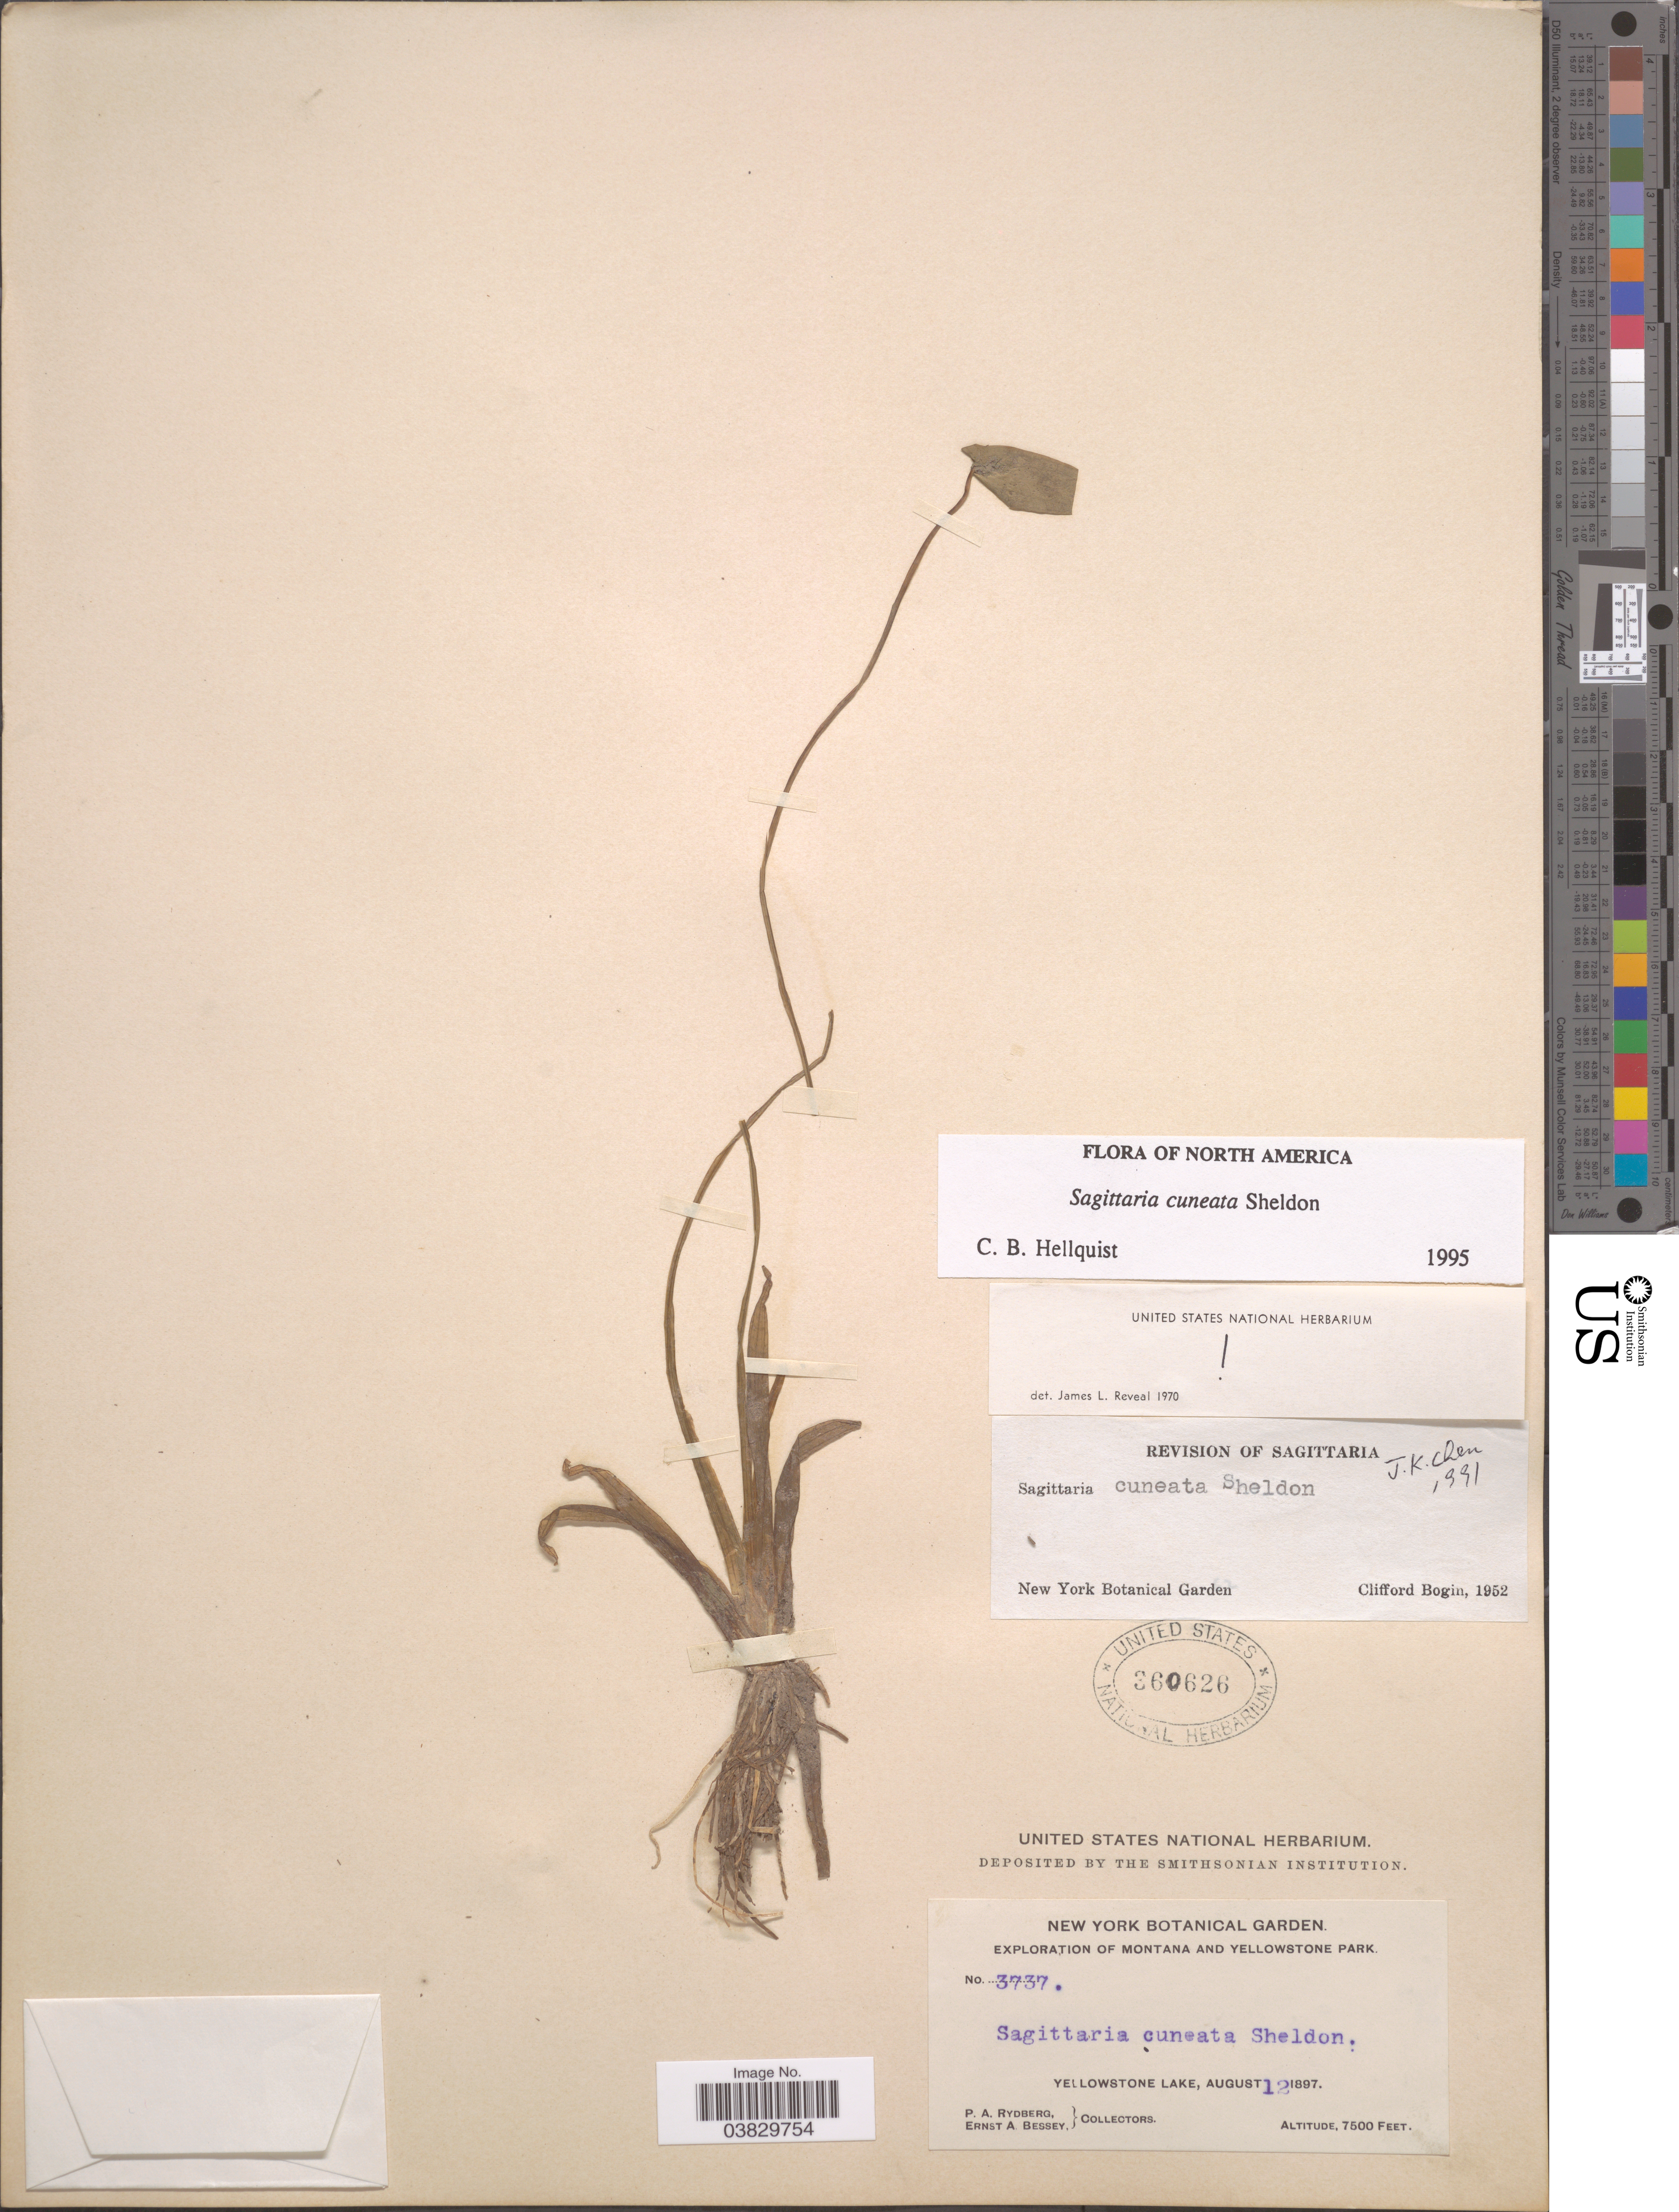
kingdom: Plantae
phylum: Tracheophyta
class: Liliopsida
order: Alismatales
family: Alismataceae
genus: Sagittaria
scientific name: Sagittaria cuneata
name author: E. Sheld.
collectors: P. A. Rydberg & E. A. Bessey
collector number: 3737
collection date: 1897-08-12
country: United States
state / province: Wyoming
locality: Montana and Yellowstone Park [unsure placement] Yellowstone Lake.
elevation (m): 2286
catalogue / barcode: US 360626